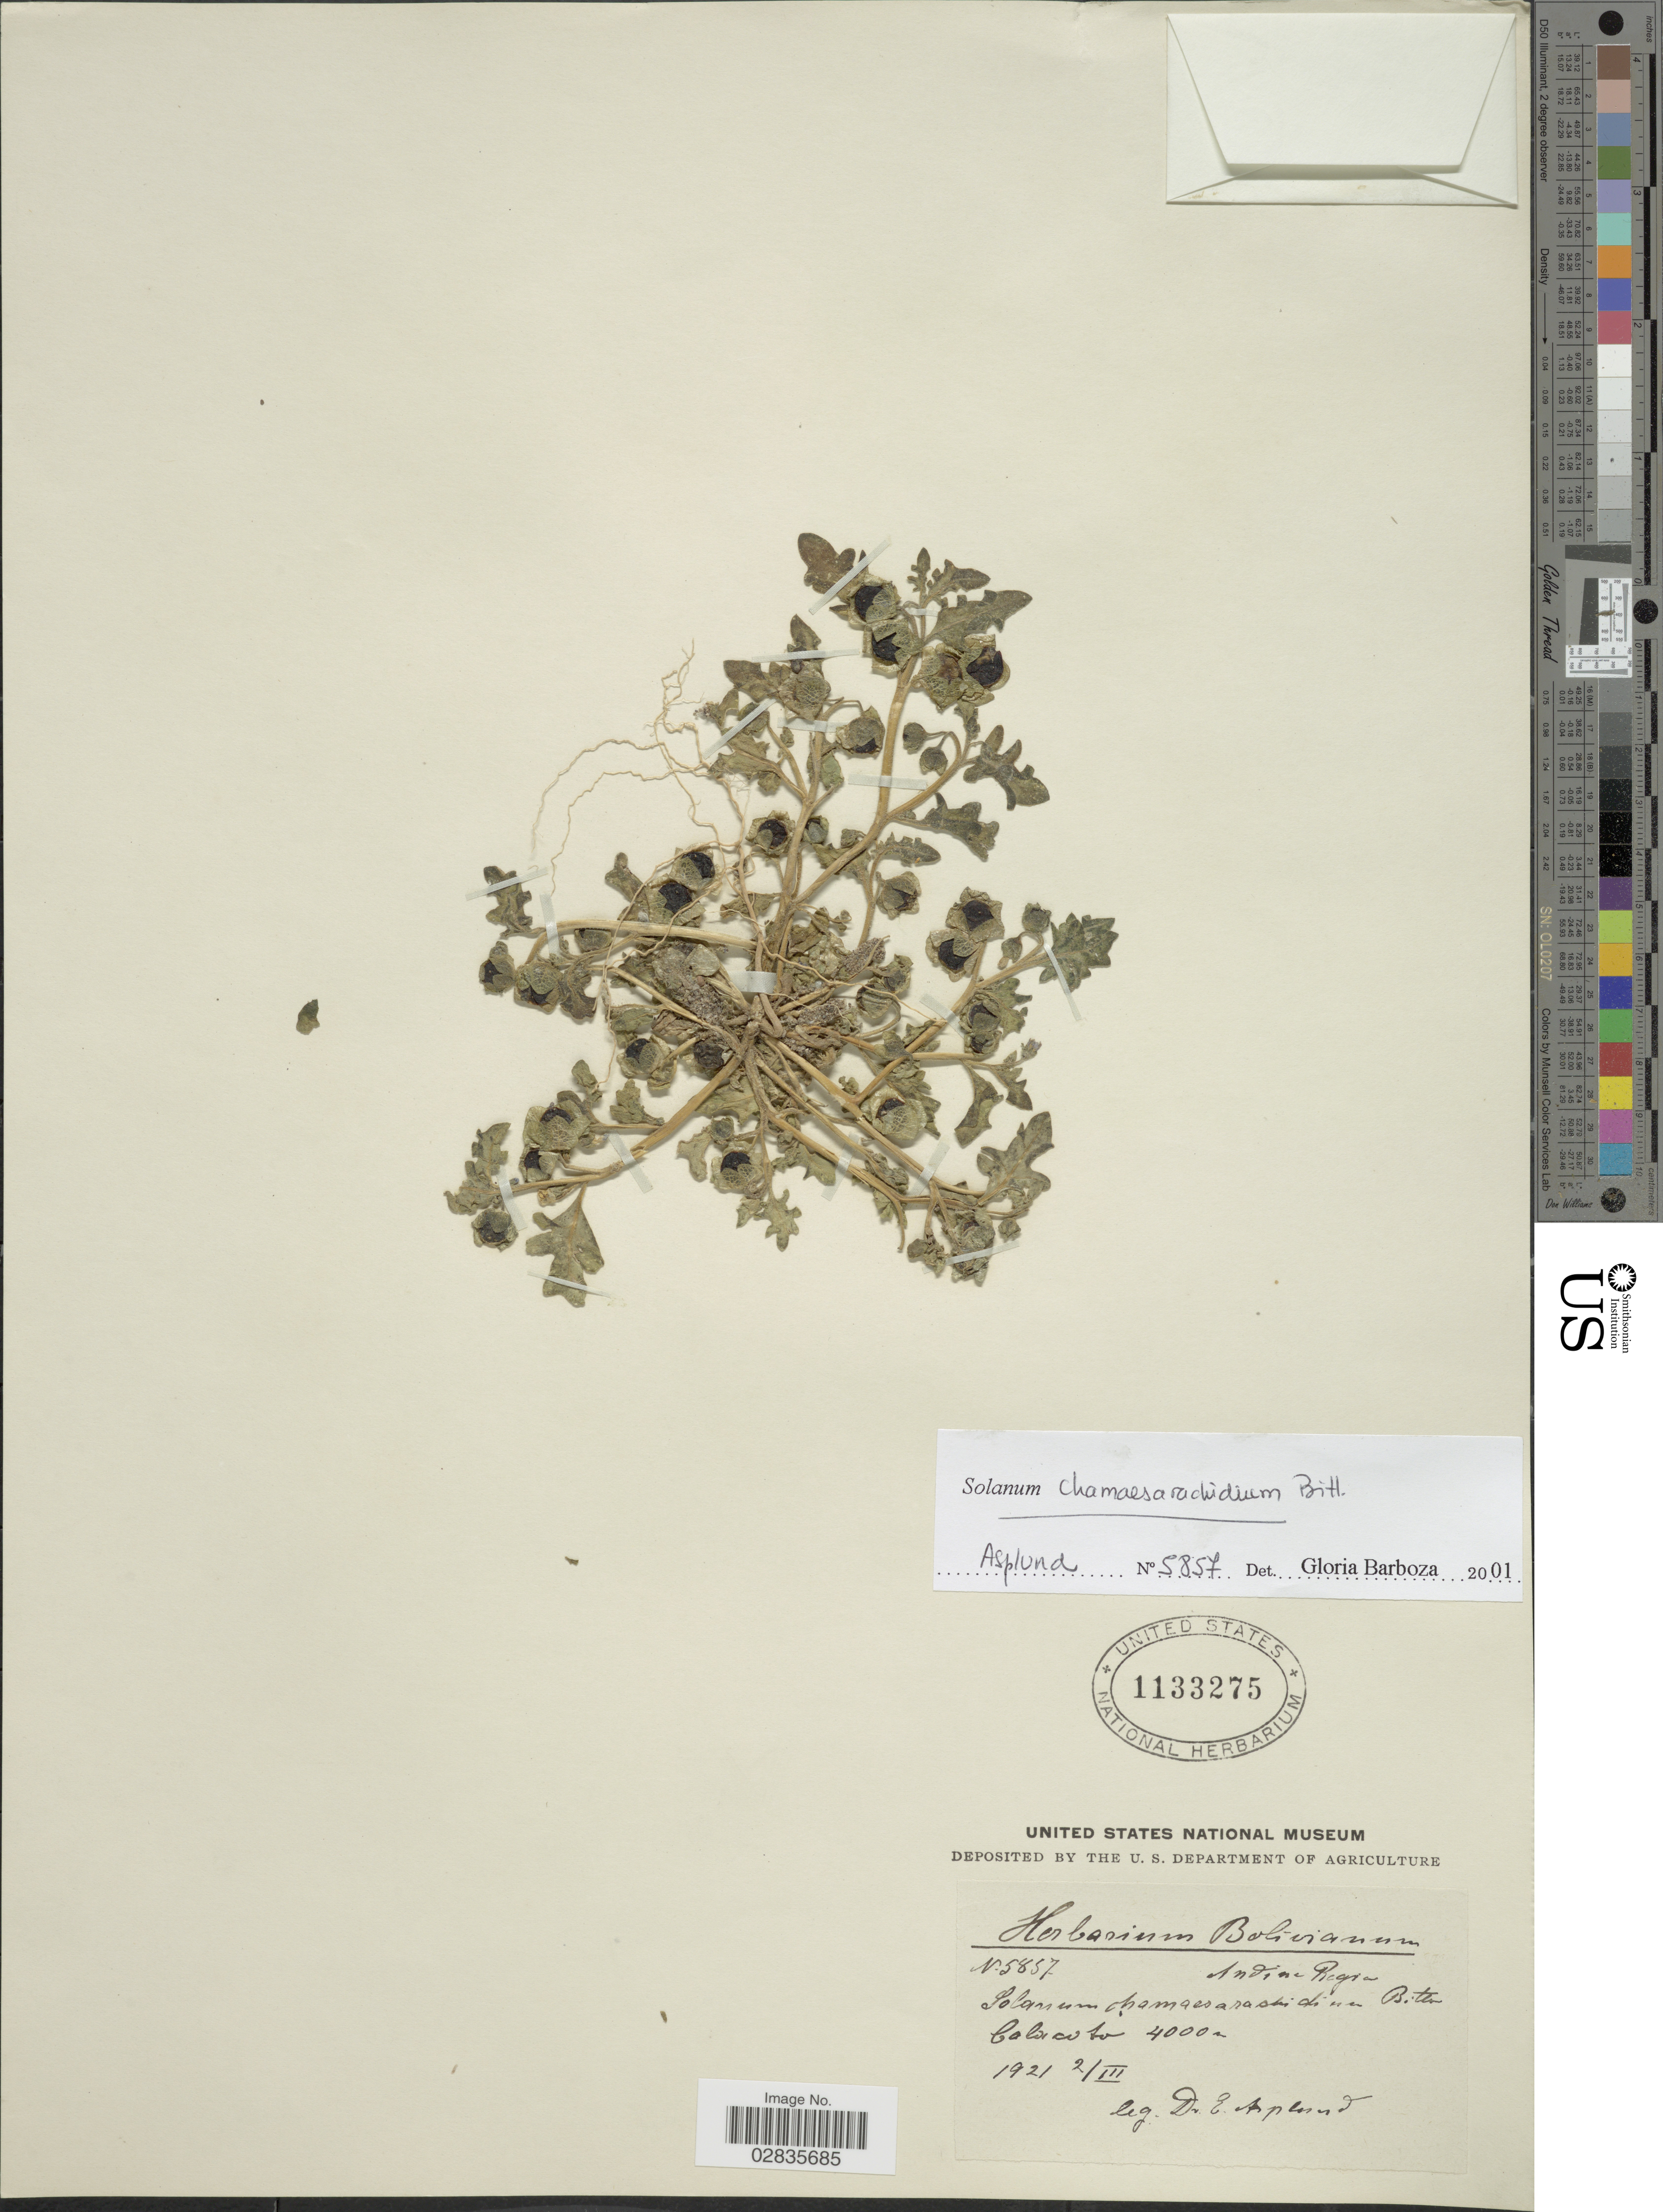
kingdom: Plantae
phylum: Tracheophyta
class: Magnoliopsida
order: Solanales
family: Solanaceae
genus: Solanum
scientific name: Solanum chamaesarachidium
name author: Bitter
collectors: E. Asplund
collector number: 5857*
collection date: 1921-03-02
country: Bolivia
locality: Calacoto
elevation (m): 4000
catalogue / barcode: US 1133275